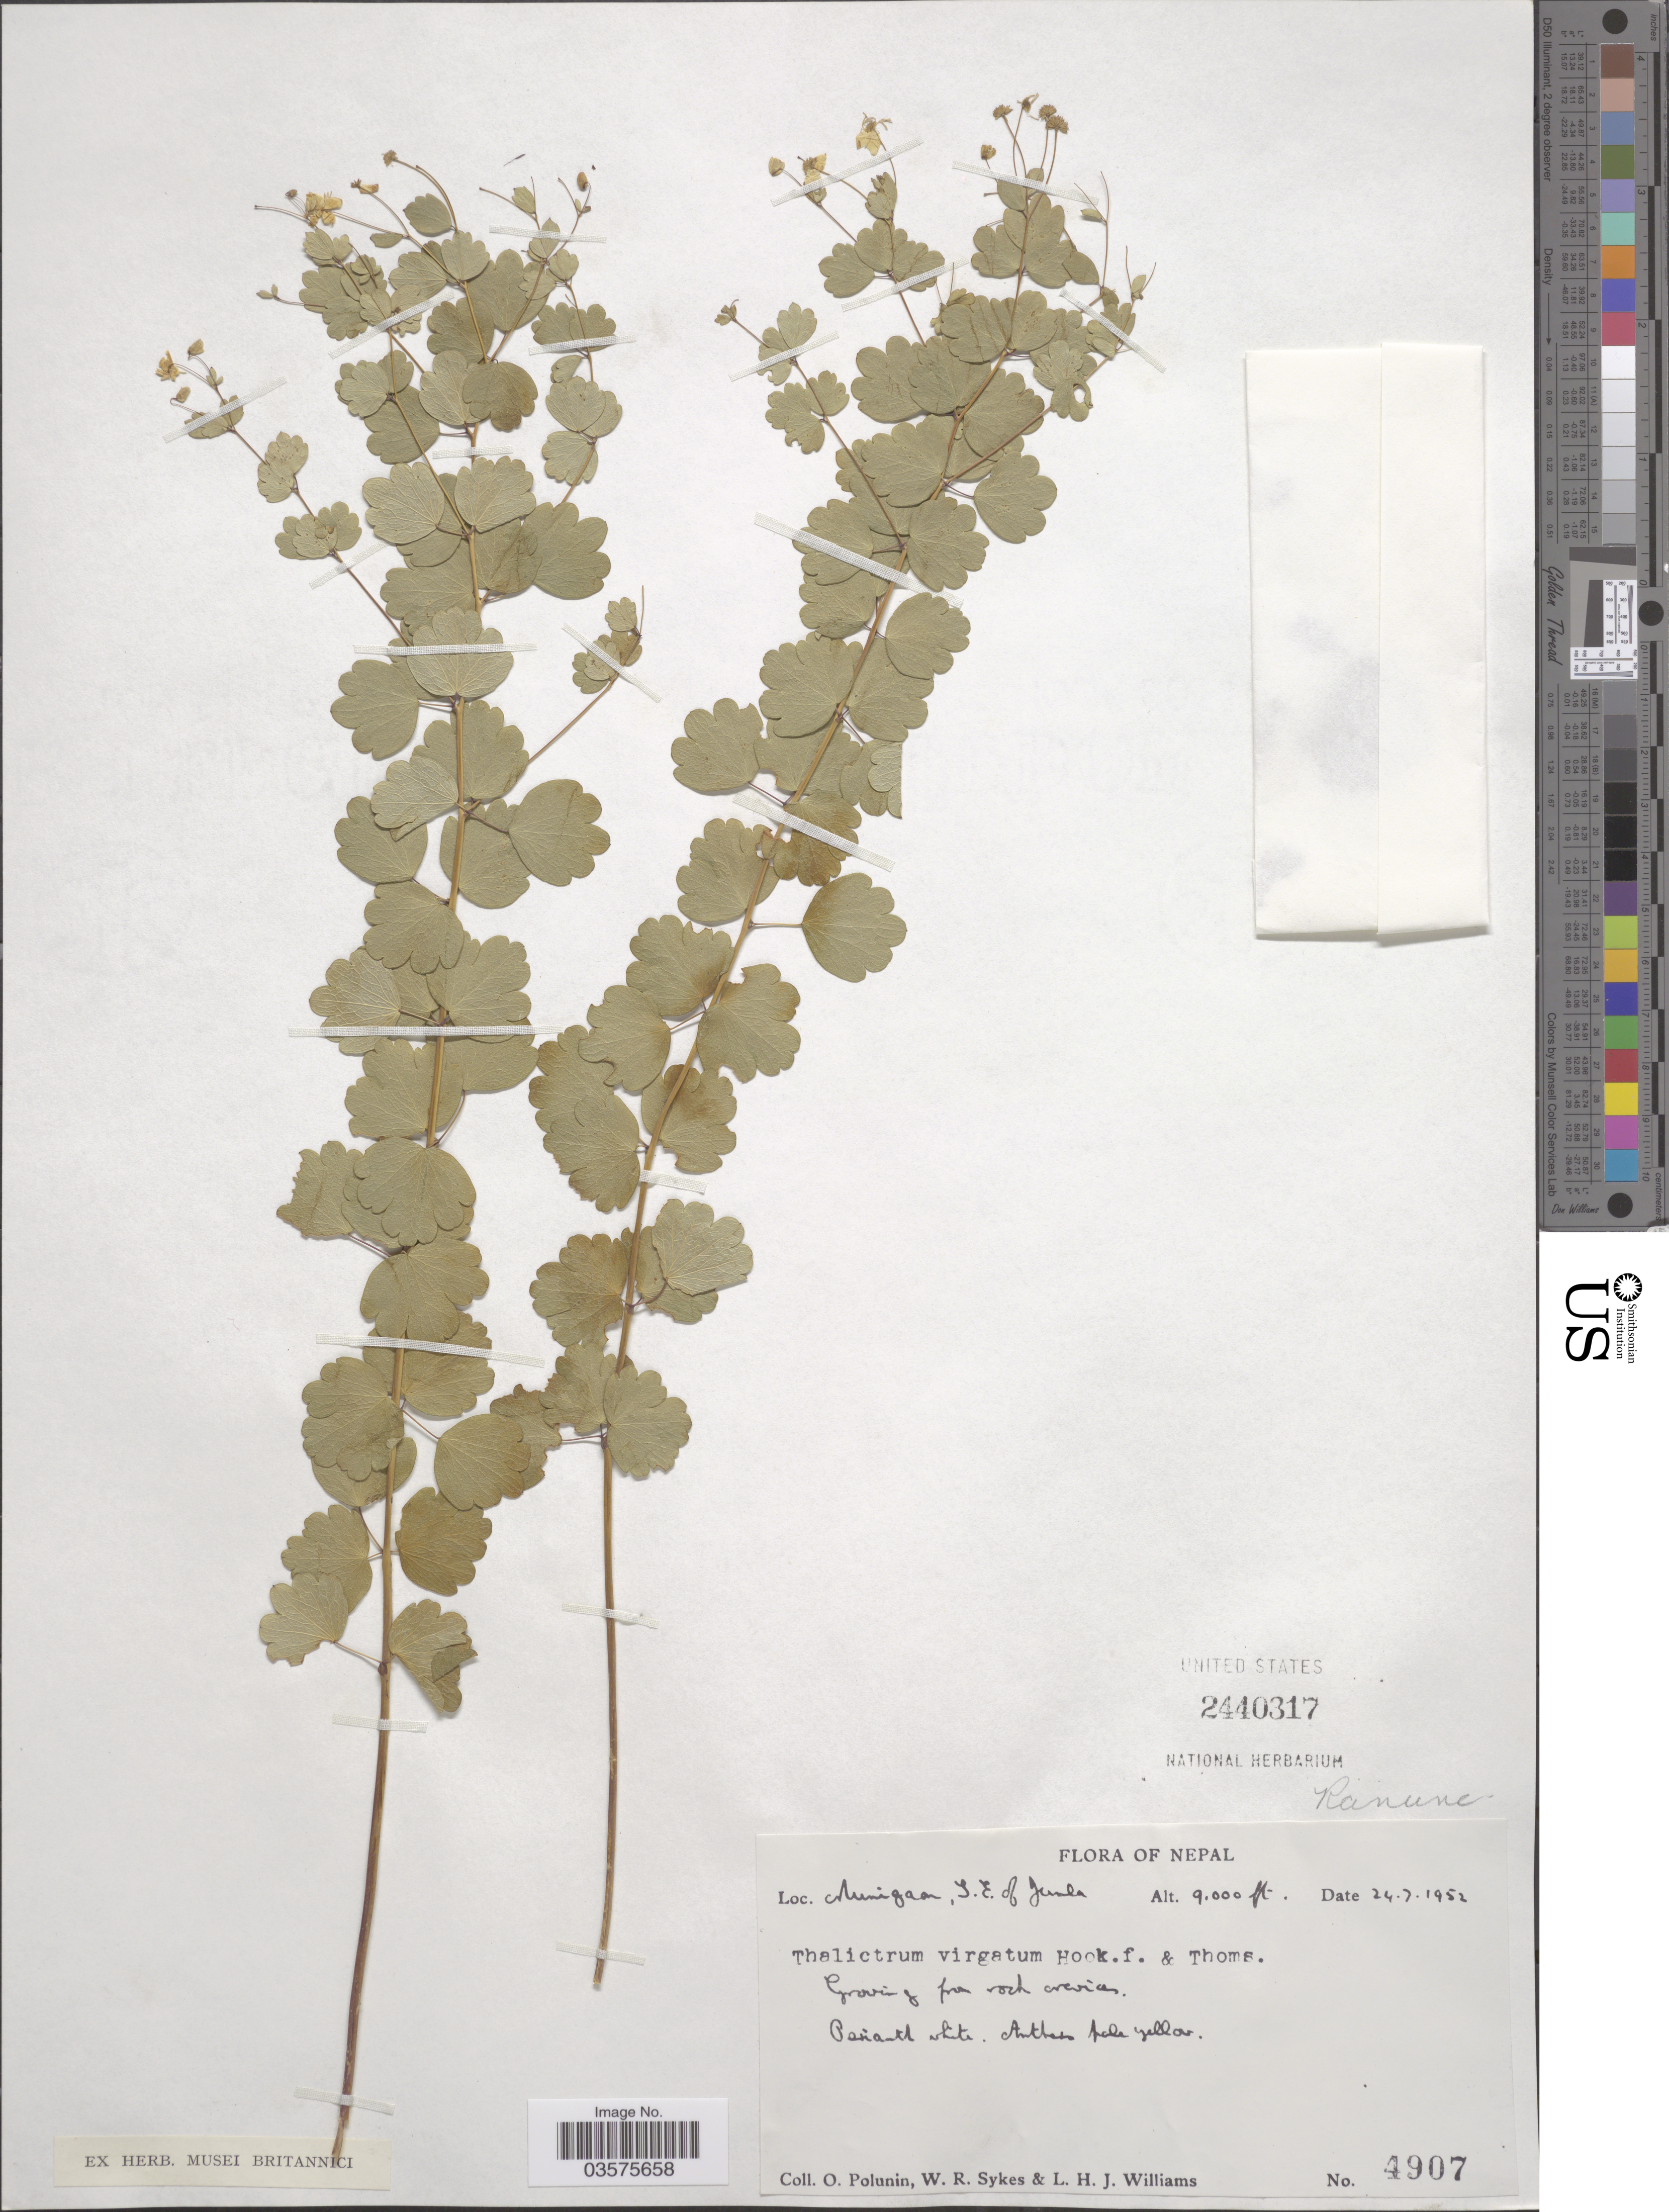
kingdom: Plantae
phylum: Tracheophyta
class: Magnoliopsida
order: Ranunculales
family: Ranunculaceae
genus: Thalictrum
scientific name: Thalictrum virgatum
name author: Hook. f. & Thomson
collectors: O. V. Polunin, W. R. Sykes & L. H. J. Williams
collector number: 4907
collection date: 1952-07-24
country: Nepal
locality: Munigaon, S.E. of Jumla.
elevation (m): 2743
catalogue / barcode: US 2440317